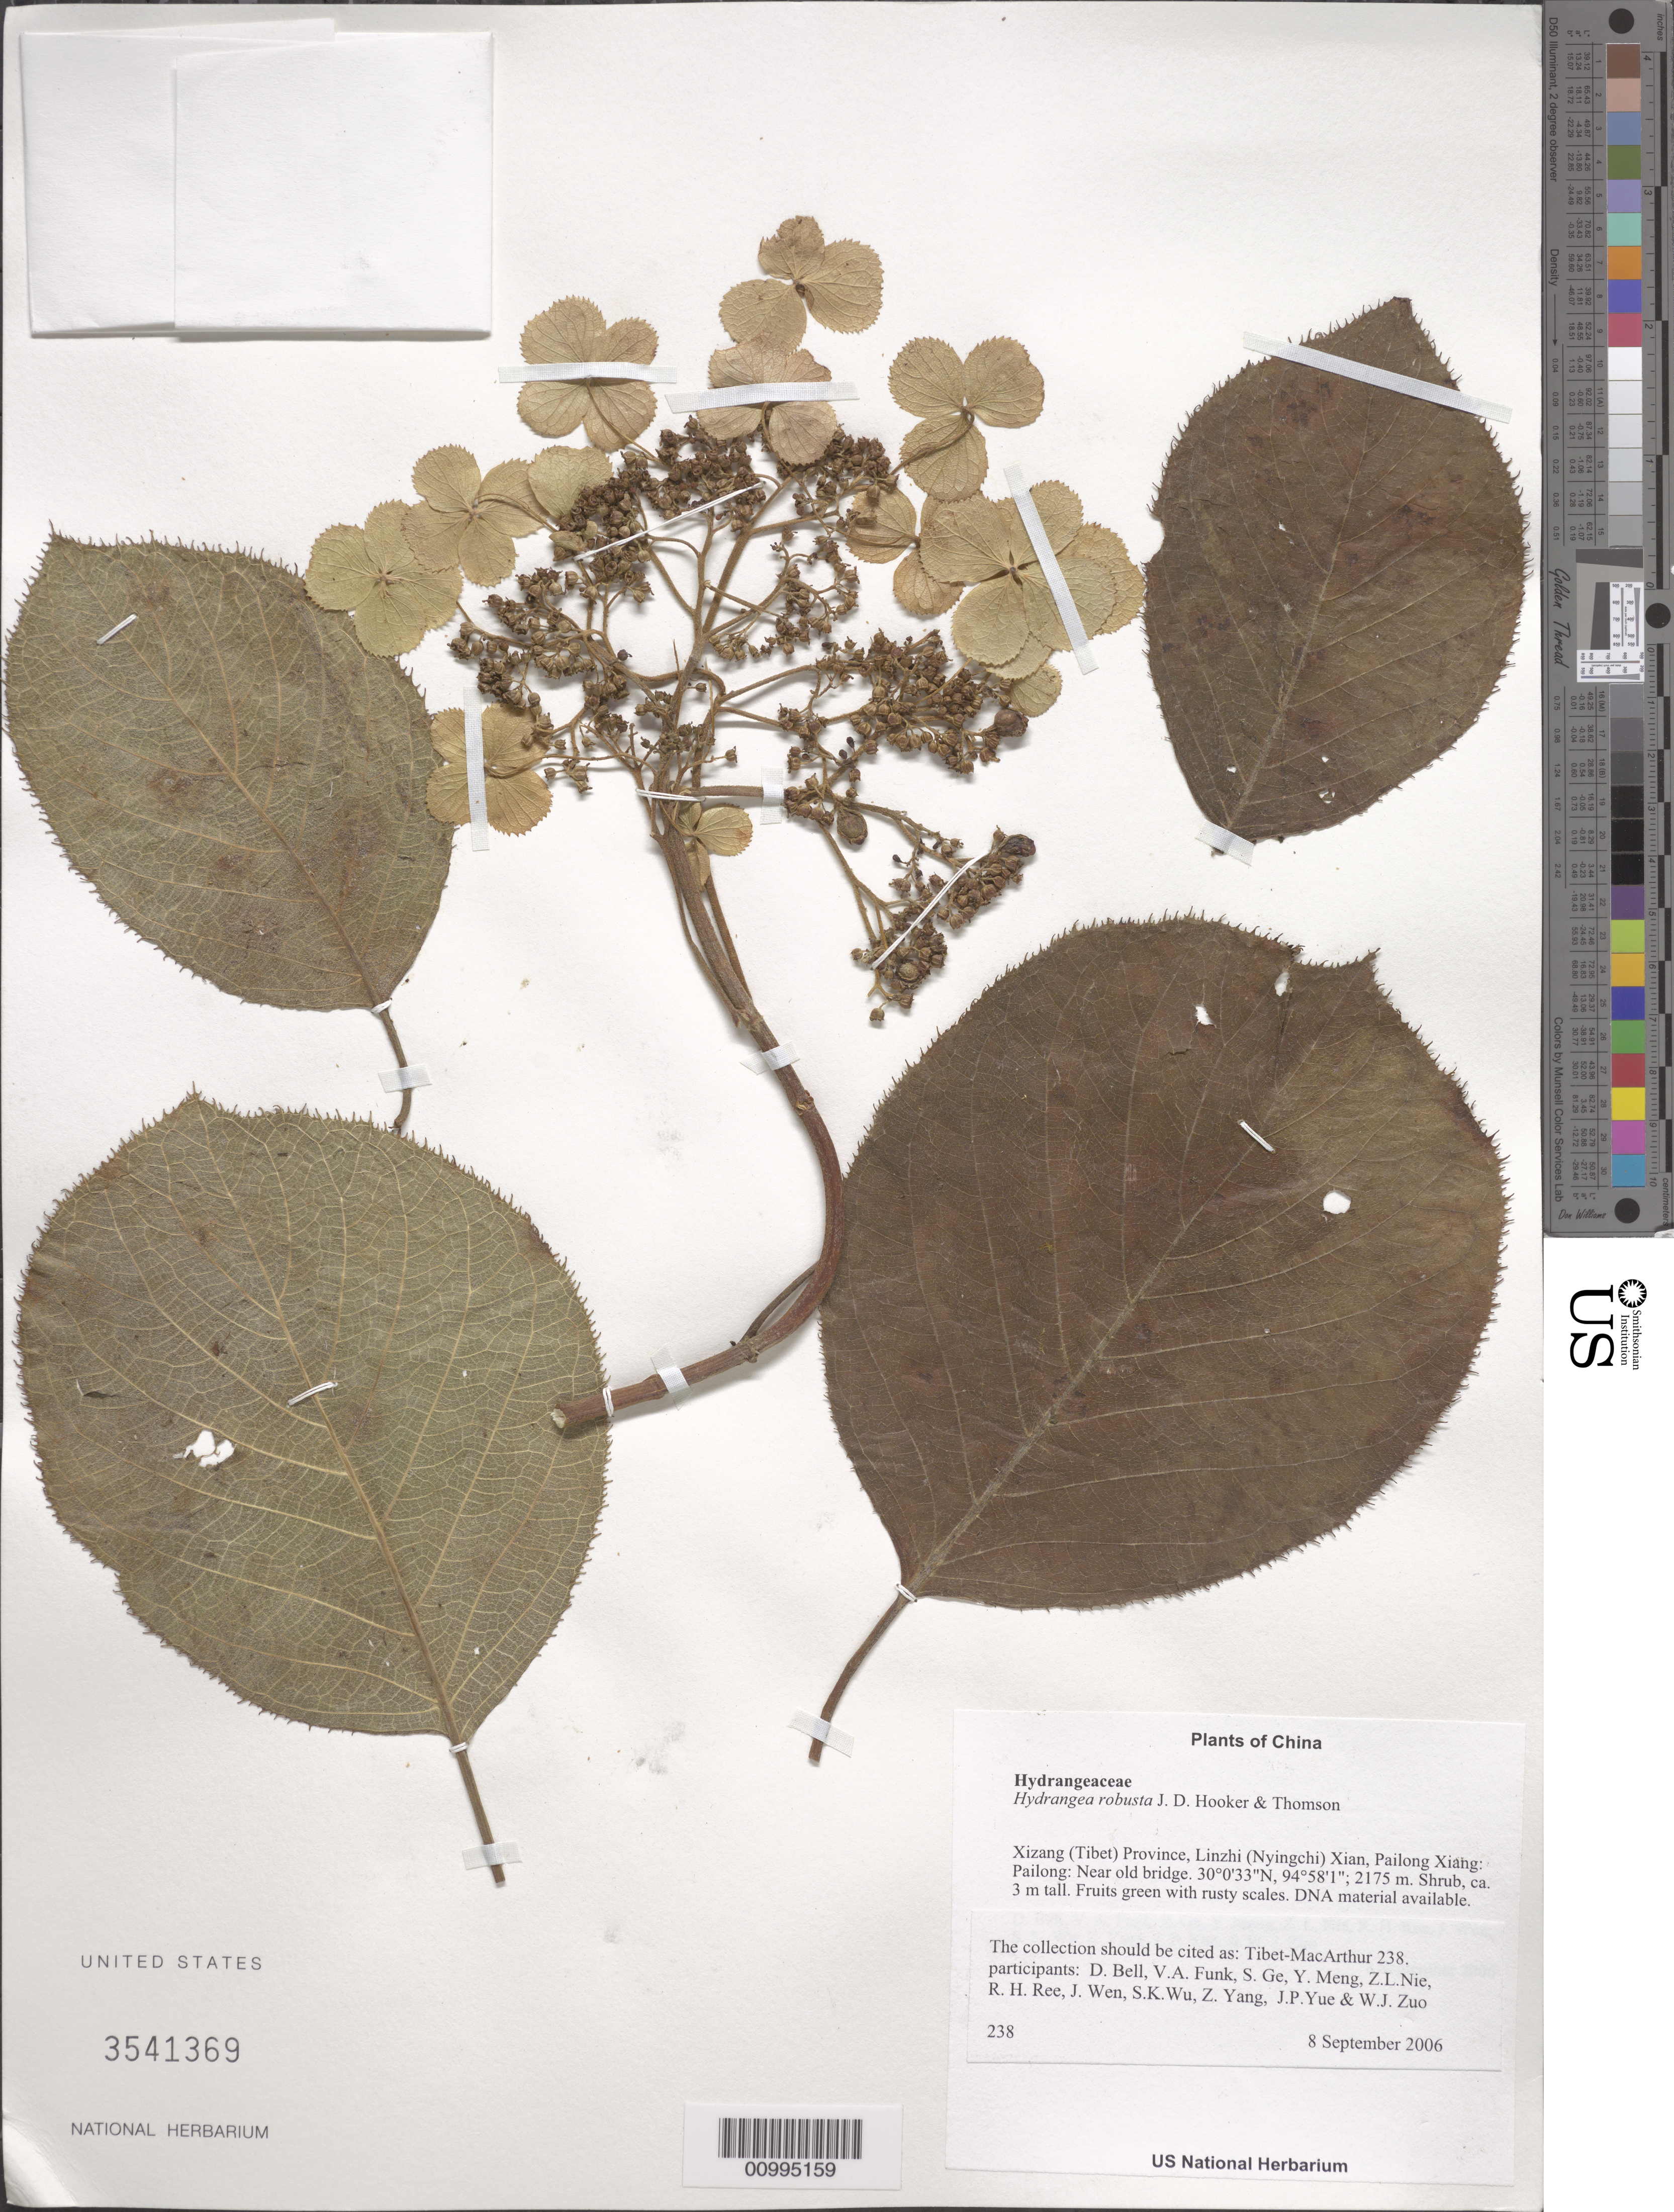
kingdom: Plantae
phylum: Tracheophyta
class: Magnoliopsida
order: Cornales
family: Hydrangeaceae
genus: Hydrangea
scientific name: Hydrangea robusta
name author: Hook. f. & Thomson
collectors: Tibet-MacArthur, D. A. Bell, V. Funk, S. Ge, Y. Meng, Z. Nie, R. Ree, J. Wen, S. K. Wu, Z. Yang, J. Yue & W. Zuo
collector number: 238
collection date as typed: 08 Sep 2006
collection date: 2006-09-08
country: China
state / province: Xizang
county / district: Linzhi (Nyingchi) Xian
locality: Pailong Xiang: Pailong. Near old bridge.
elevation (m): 2175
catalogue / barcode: US 3541369